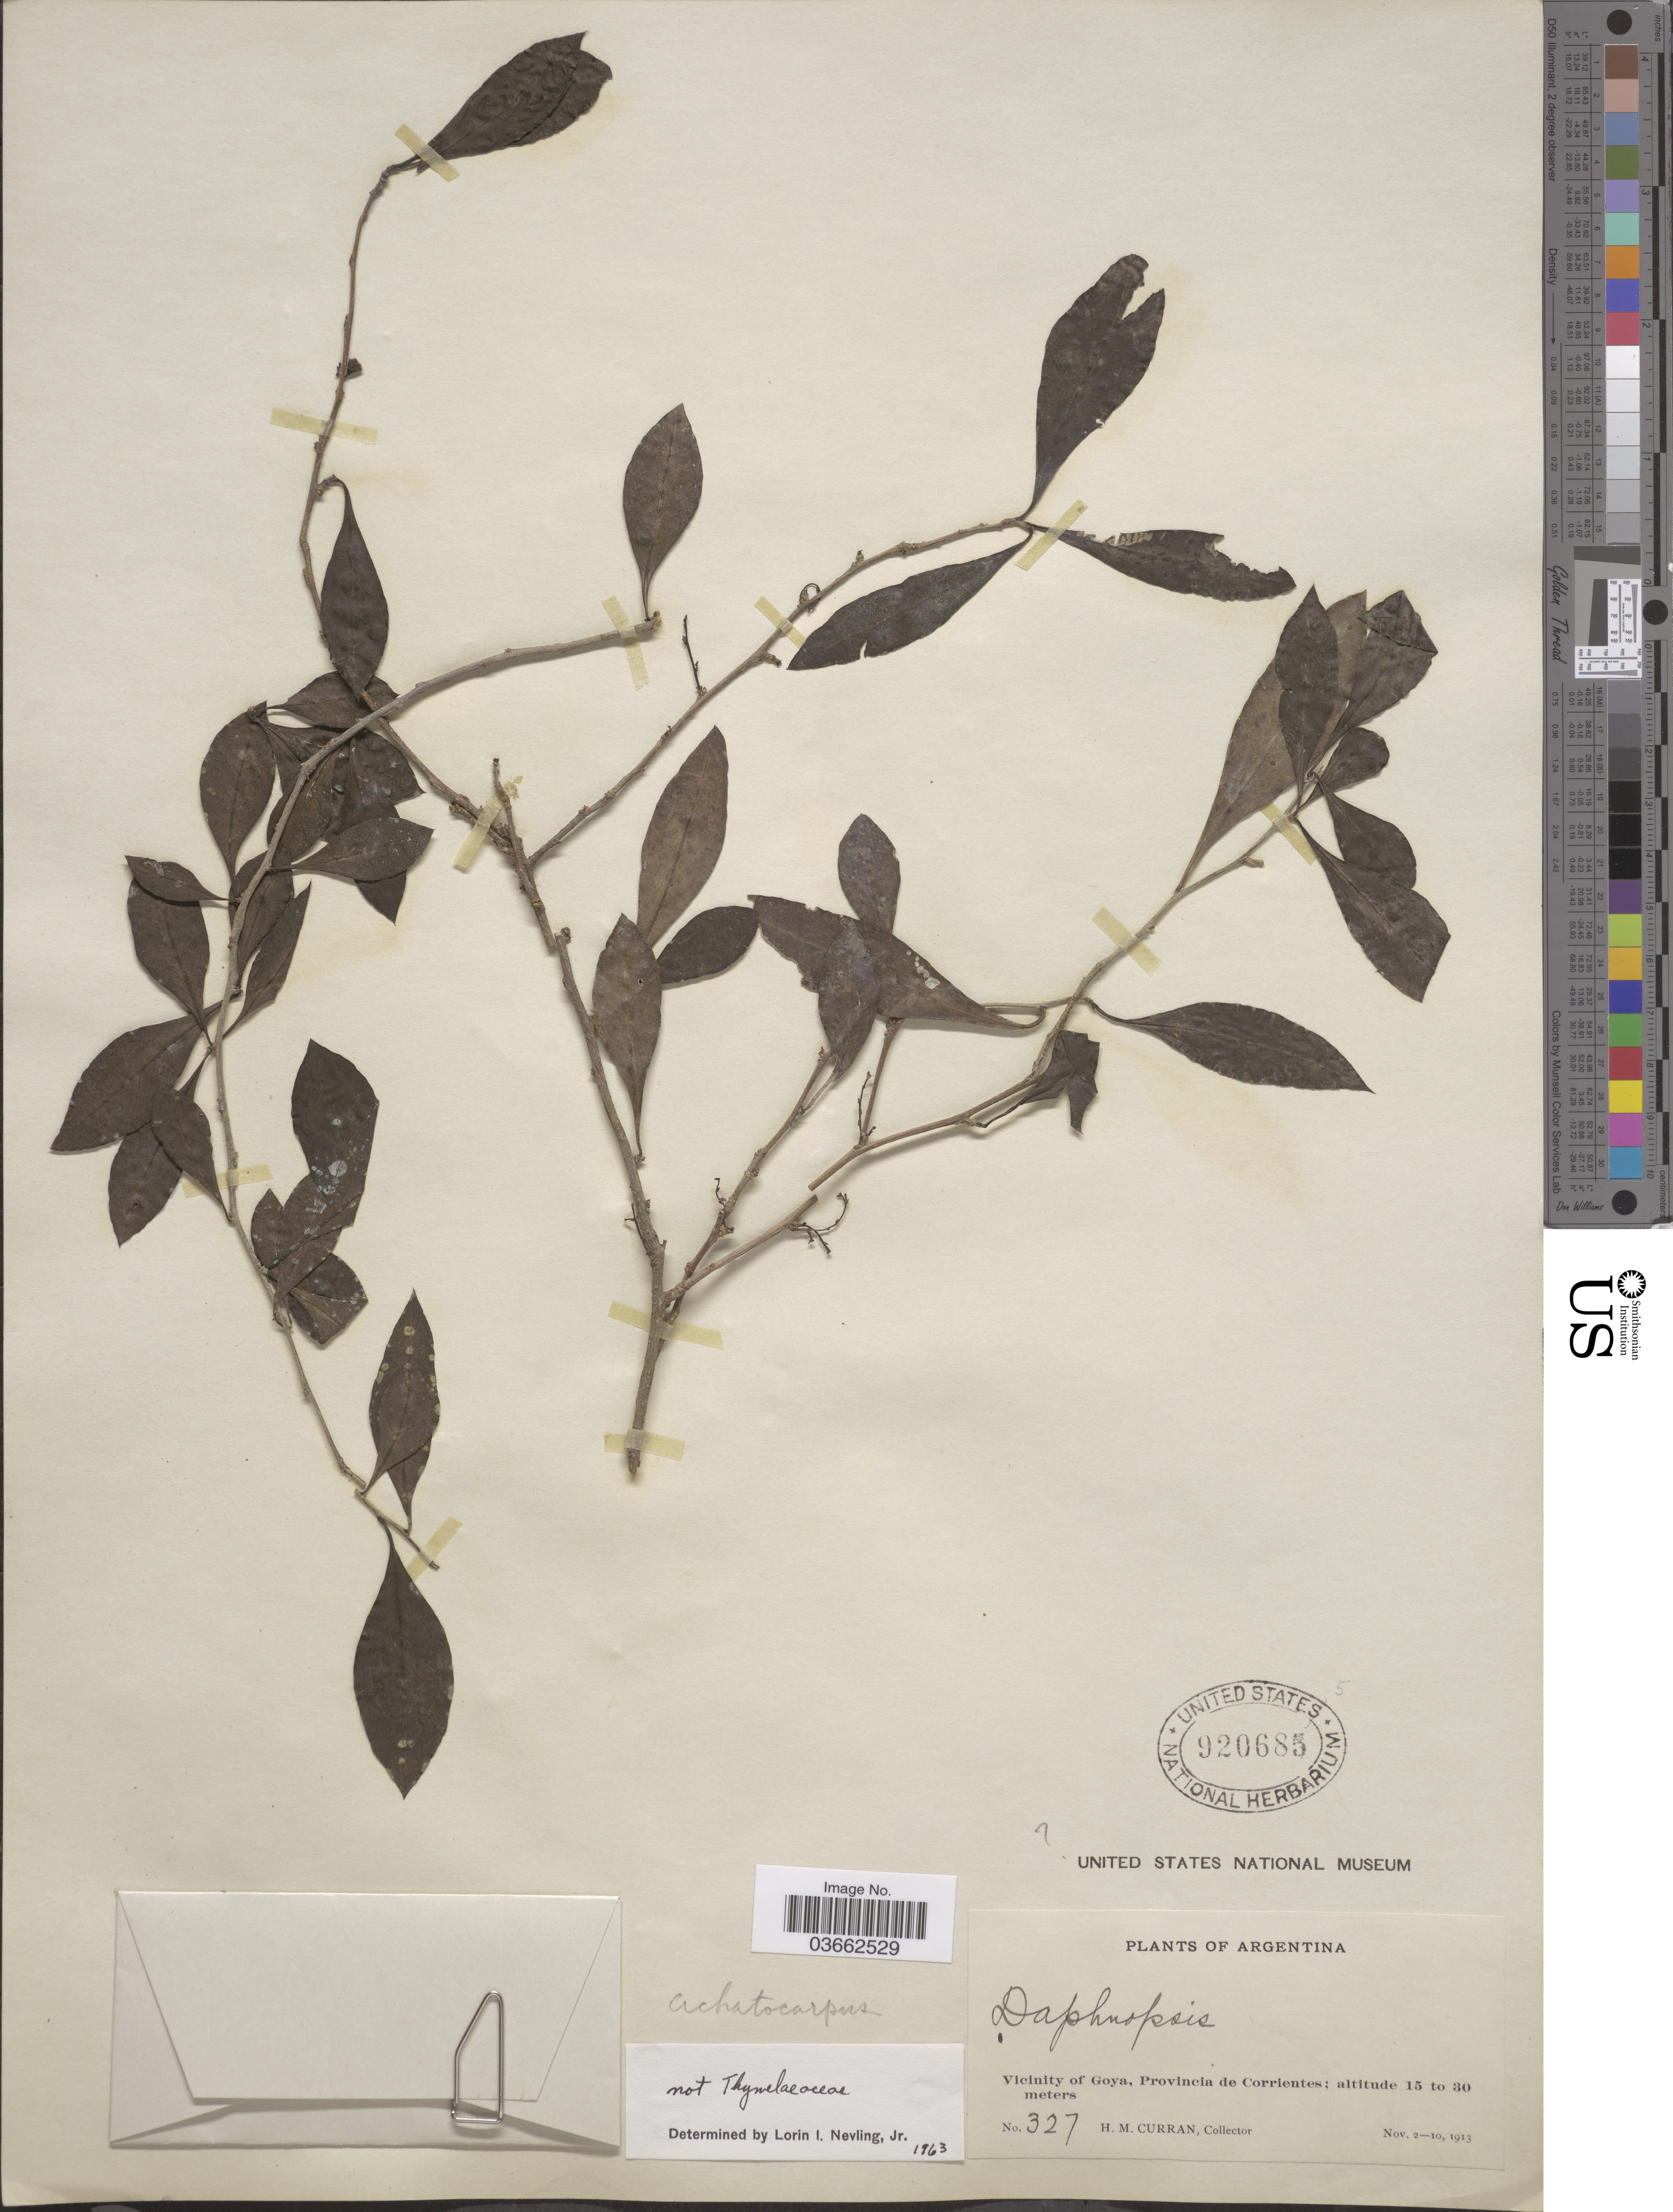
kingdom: Plantae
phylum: Tracheophyta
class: Magnoliopsida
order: Caryophyllales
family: Achatocarpaceae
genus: Achatocarpus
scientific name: Achatocarpus sp.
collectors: H. M. Curran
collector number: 327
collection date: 1913-11-02/1913-11-10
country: Argentina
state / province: Corrientes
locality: Vicinity of Goya.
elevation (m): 15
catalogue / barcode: US 920685